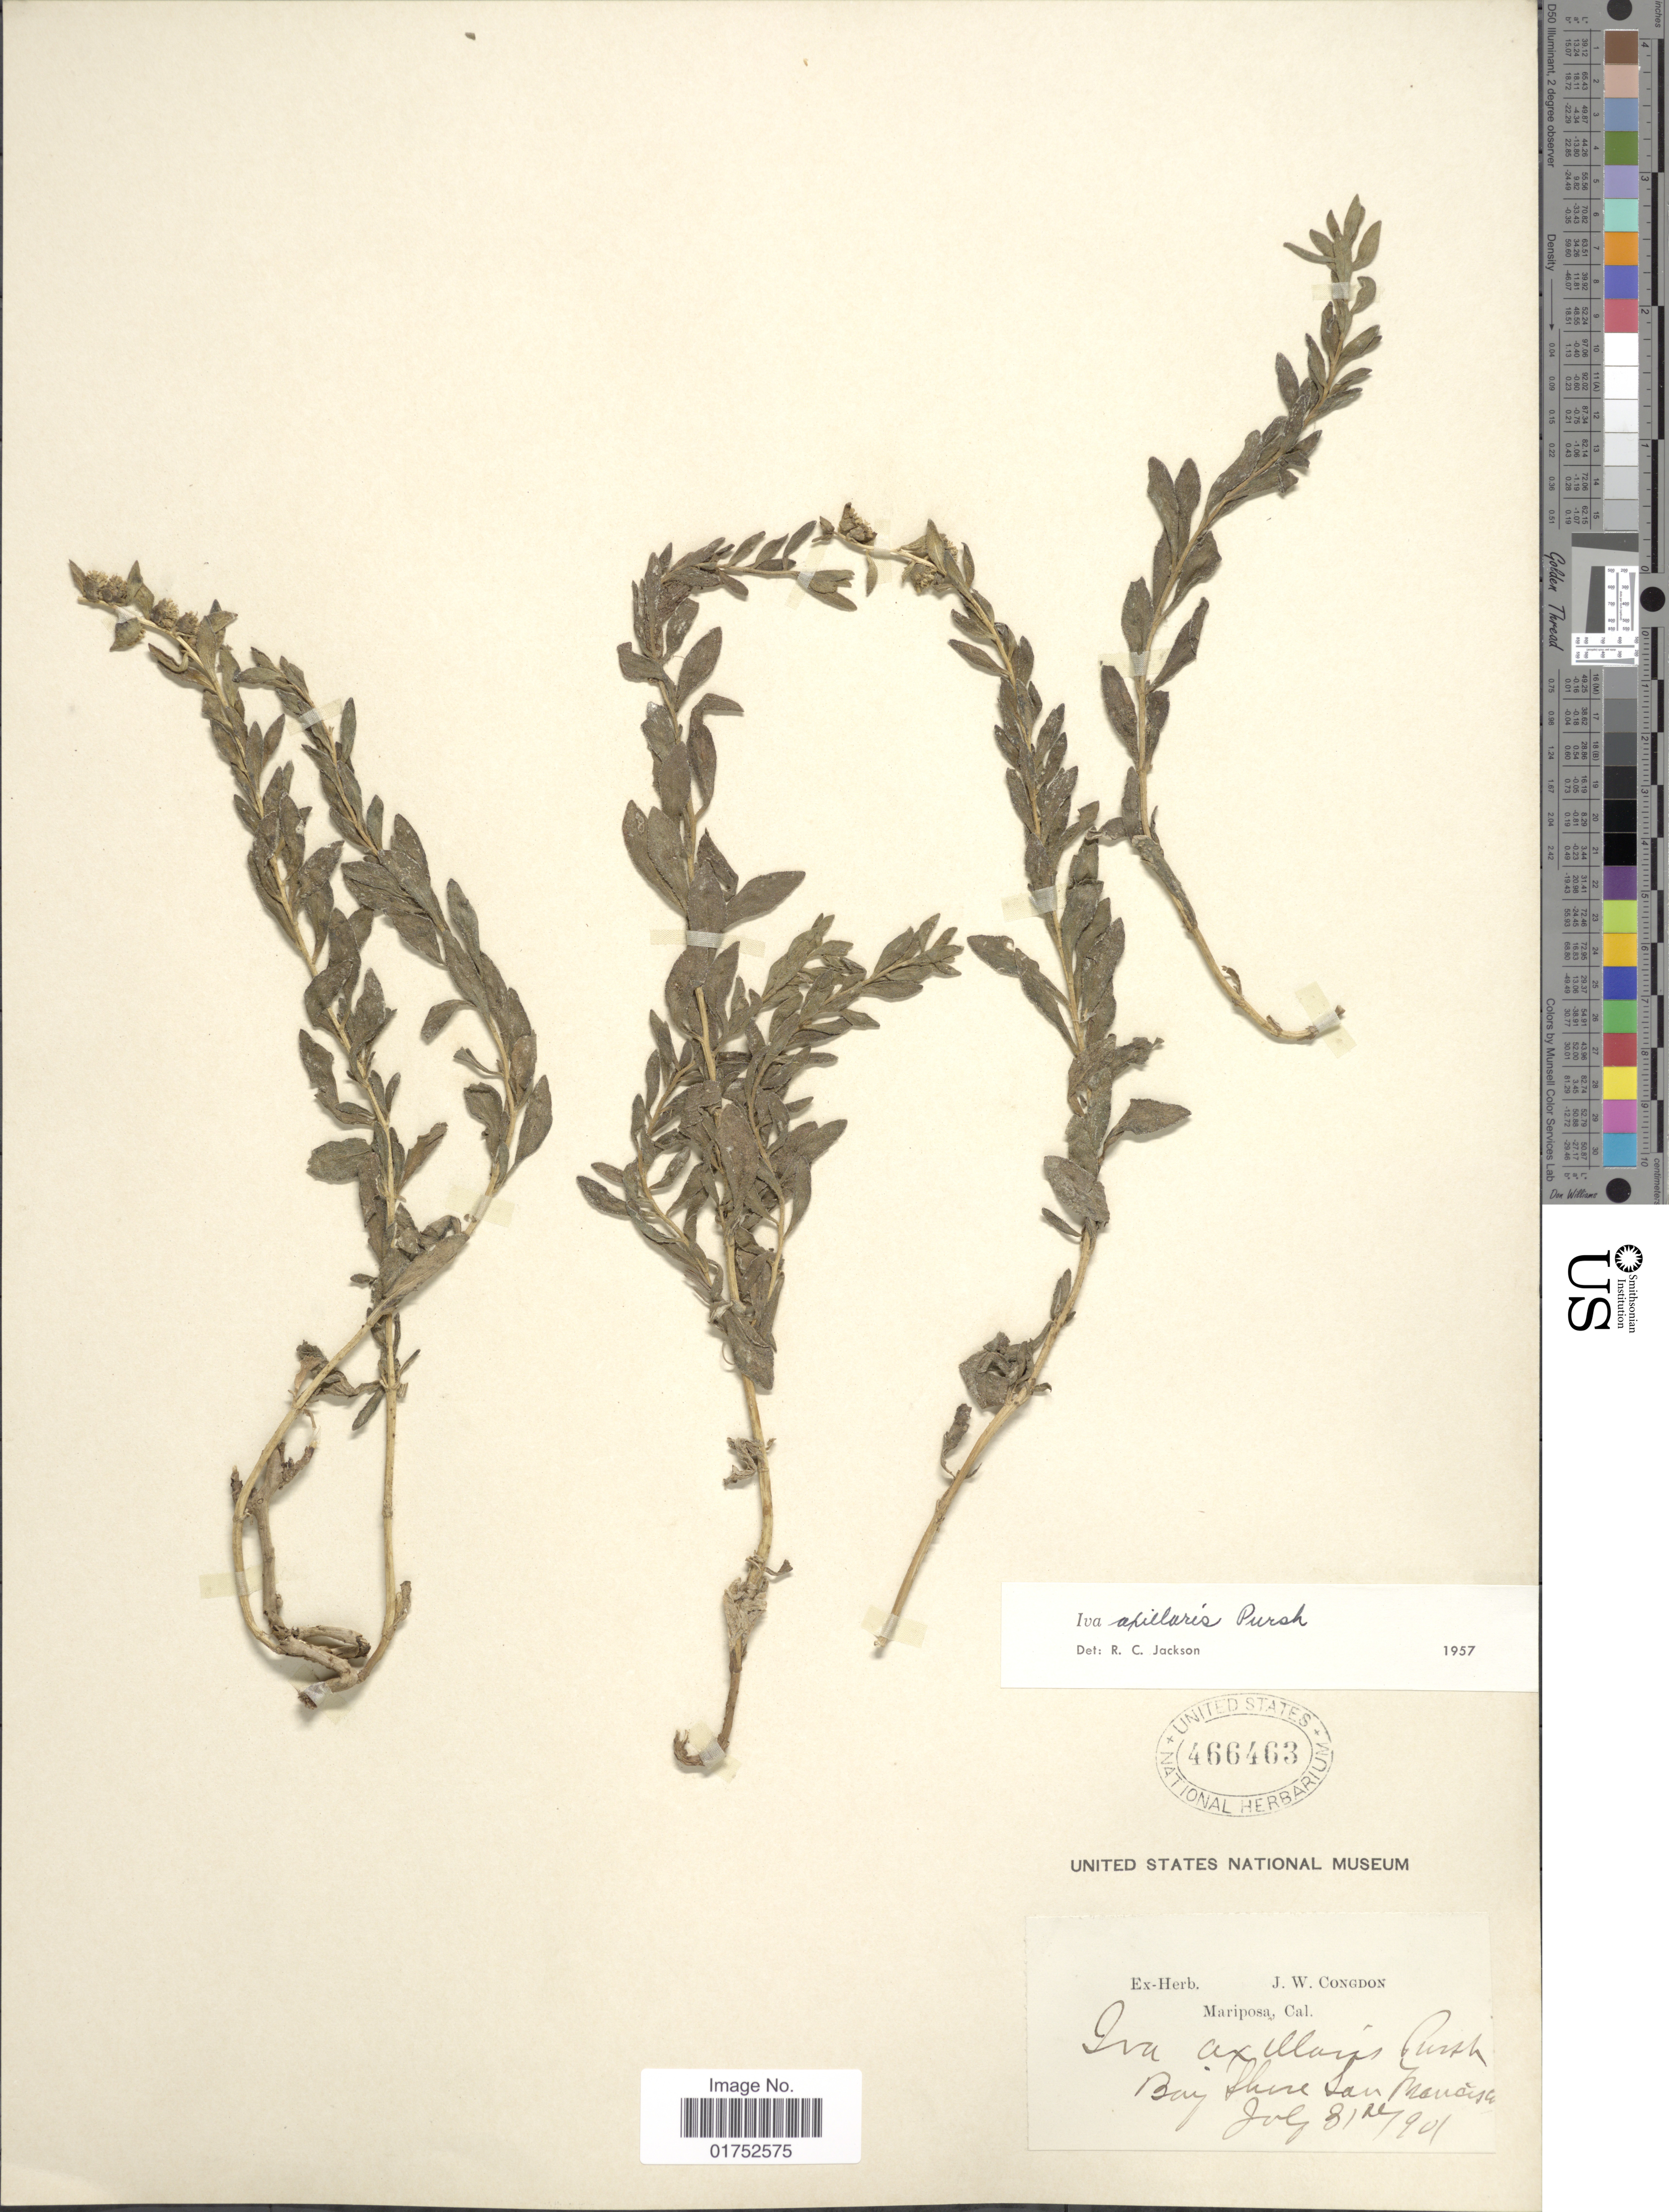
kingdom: Plantae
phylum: Tracheophyta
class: Magnoliopsida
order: Asterales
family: Asteraceae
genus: Iva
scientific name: Iva axillaris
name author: Pursh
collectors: ex herb. J. W. Congdon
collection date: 1901-07-31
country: United States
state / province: California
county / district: San Francisco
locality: Bay Shore, San Francisco.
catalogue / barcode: US 466463